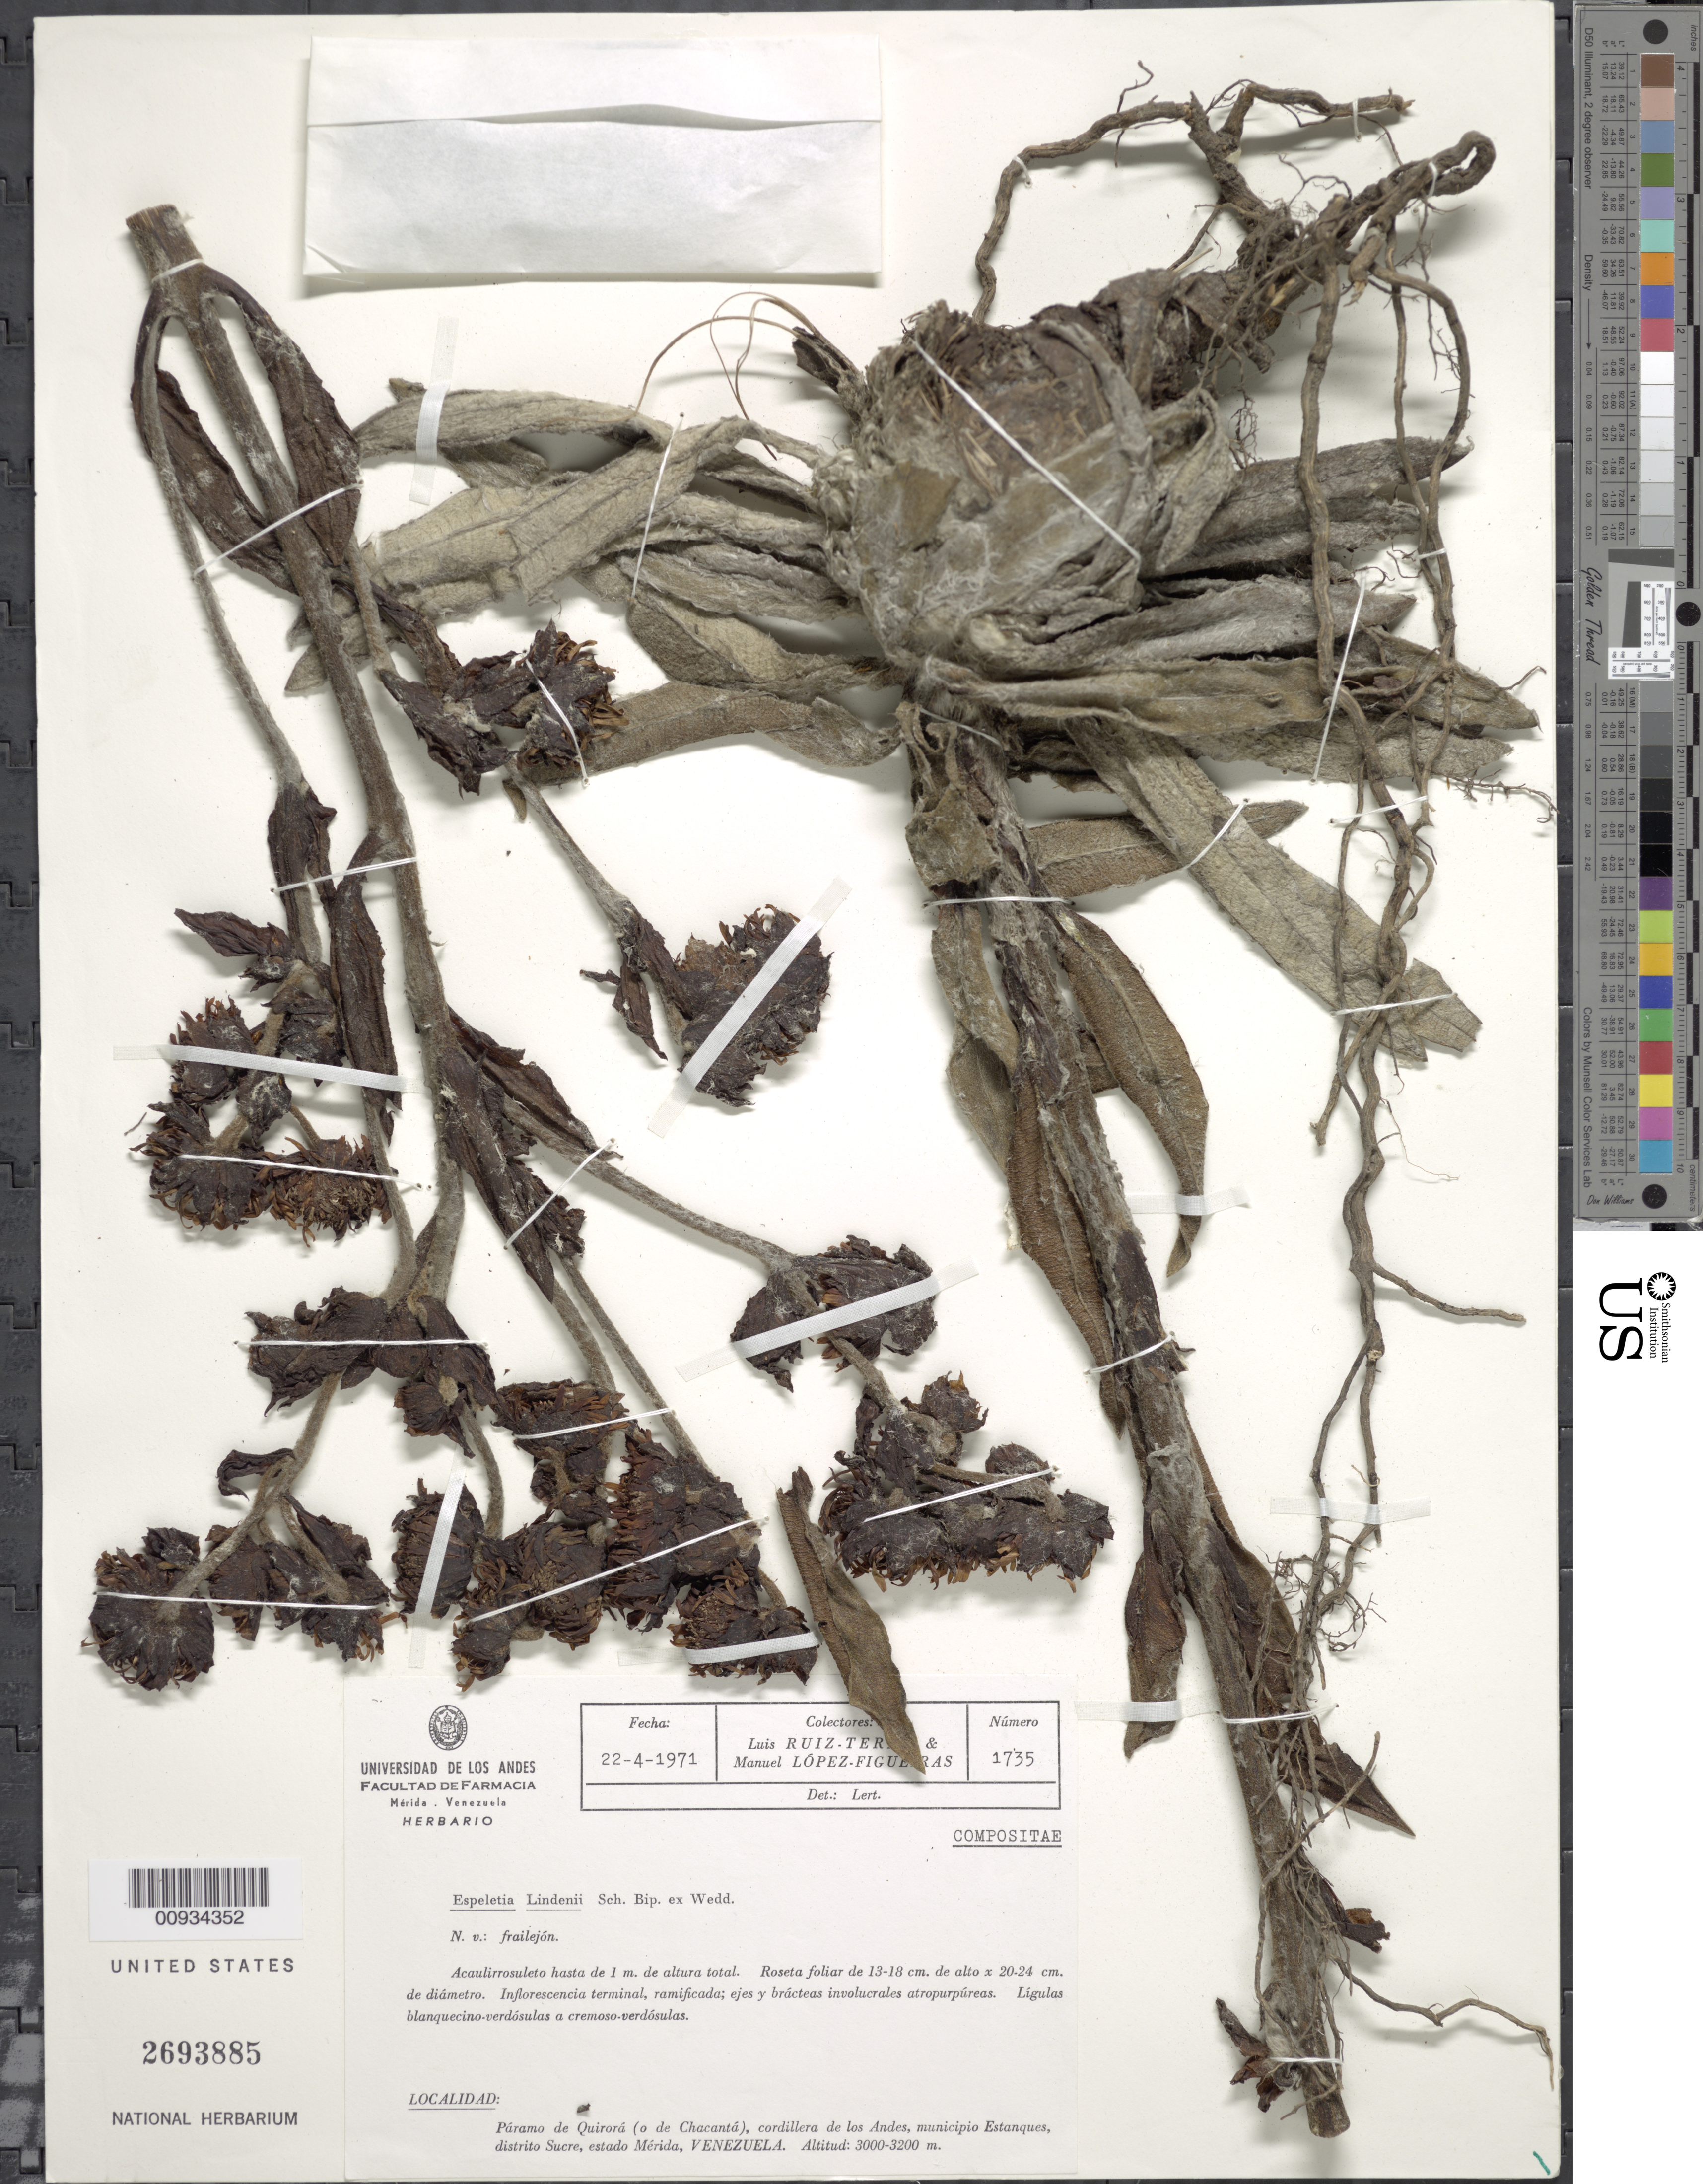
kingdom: Plantae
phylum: Tracheophyta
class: Magnoliopsida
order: Asterales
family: Asteraceae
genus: Ruilopezia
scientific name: Ruilopezia lindenii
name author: (Sch. Bip. ex Wedd.) Cuatrec.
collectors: L. E. Ruíz-Terán & M. López Figueiras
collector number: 1735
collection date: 1971-04-22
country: Venezuela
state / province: Mérida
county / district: Sucre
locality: Páramo de Quirorá. Páramo de Quirorá (o de Chacantá).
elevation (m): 3000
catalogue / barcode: US 2693885